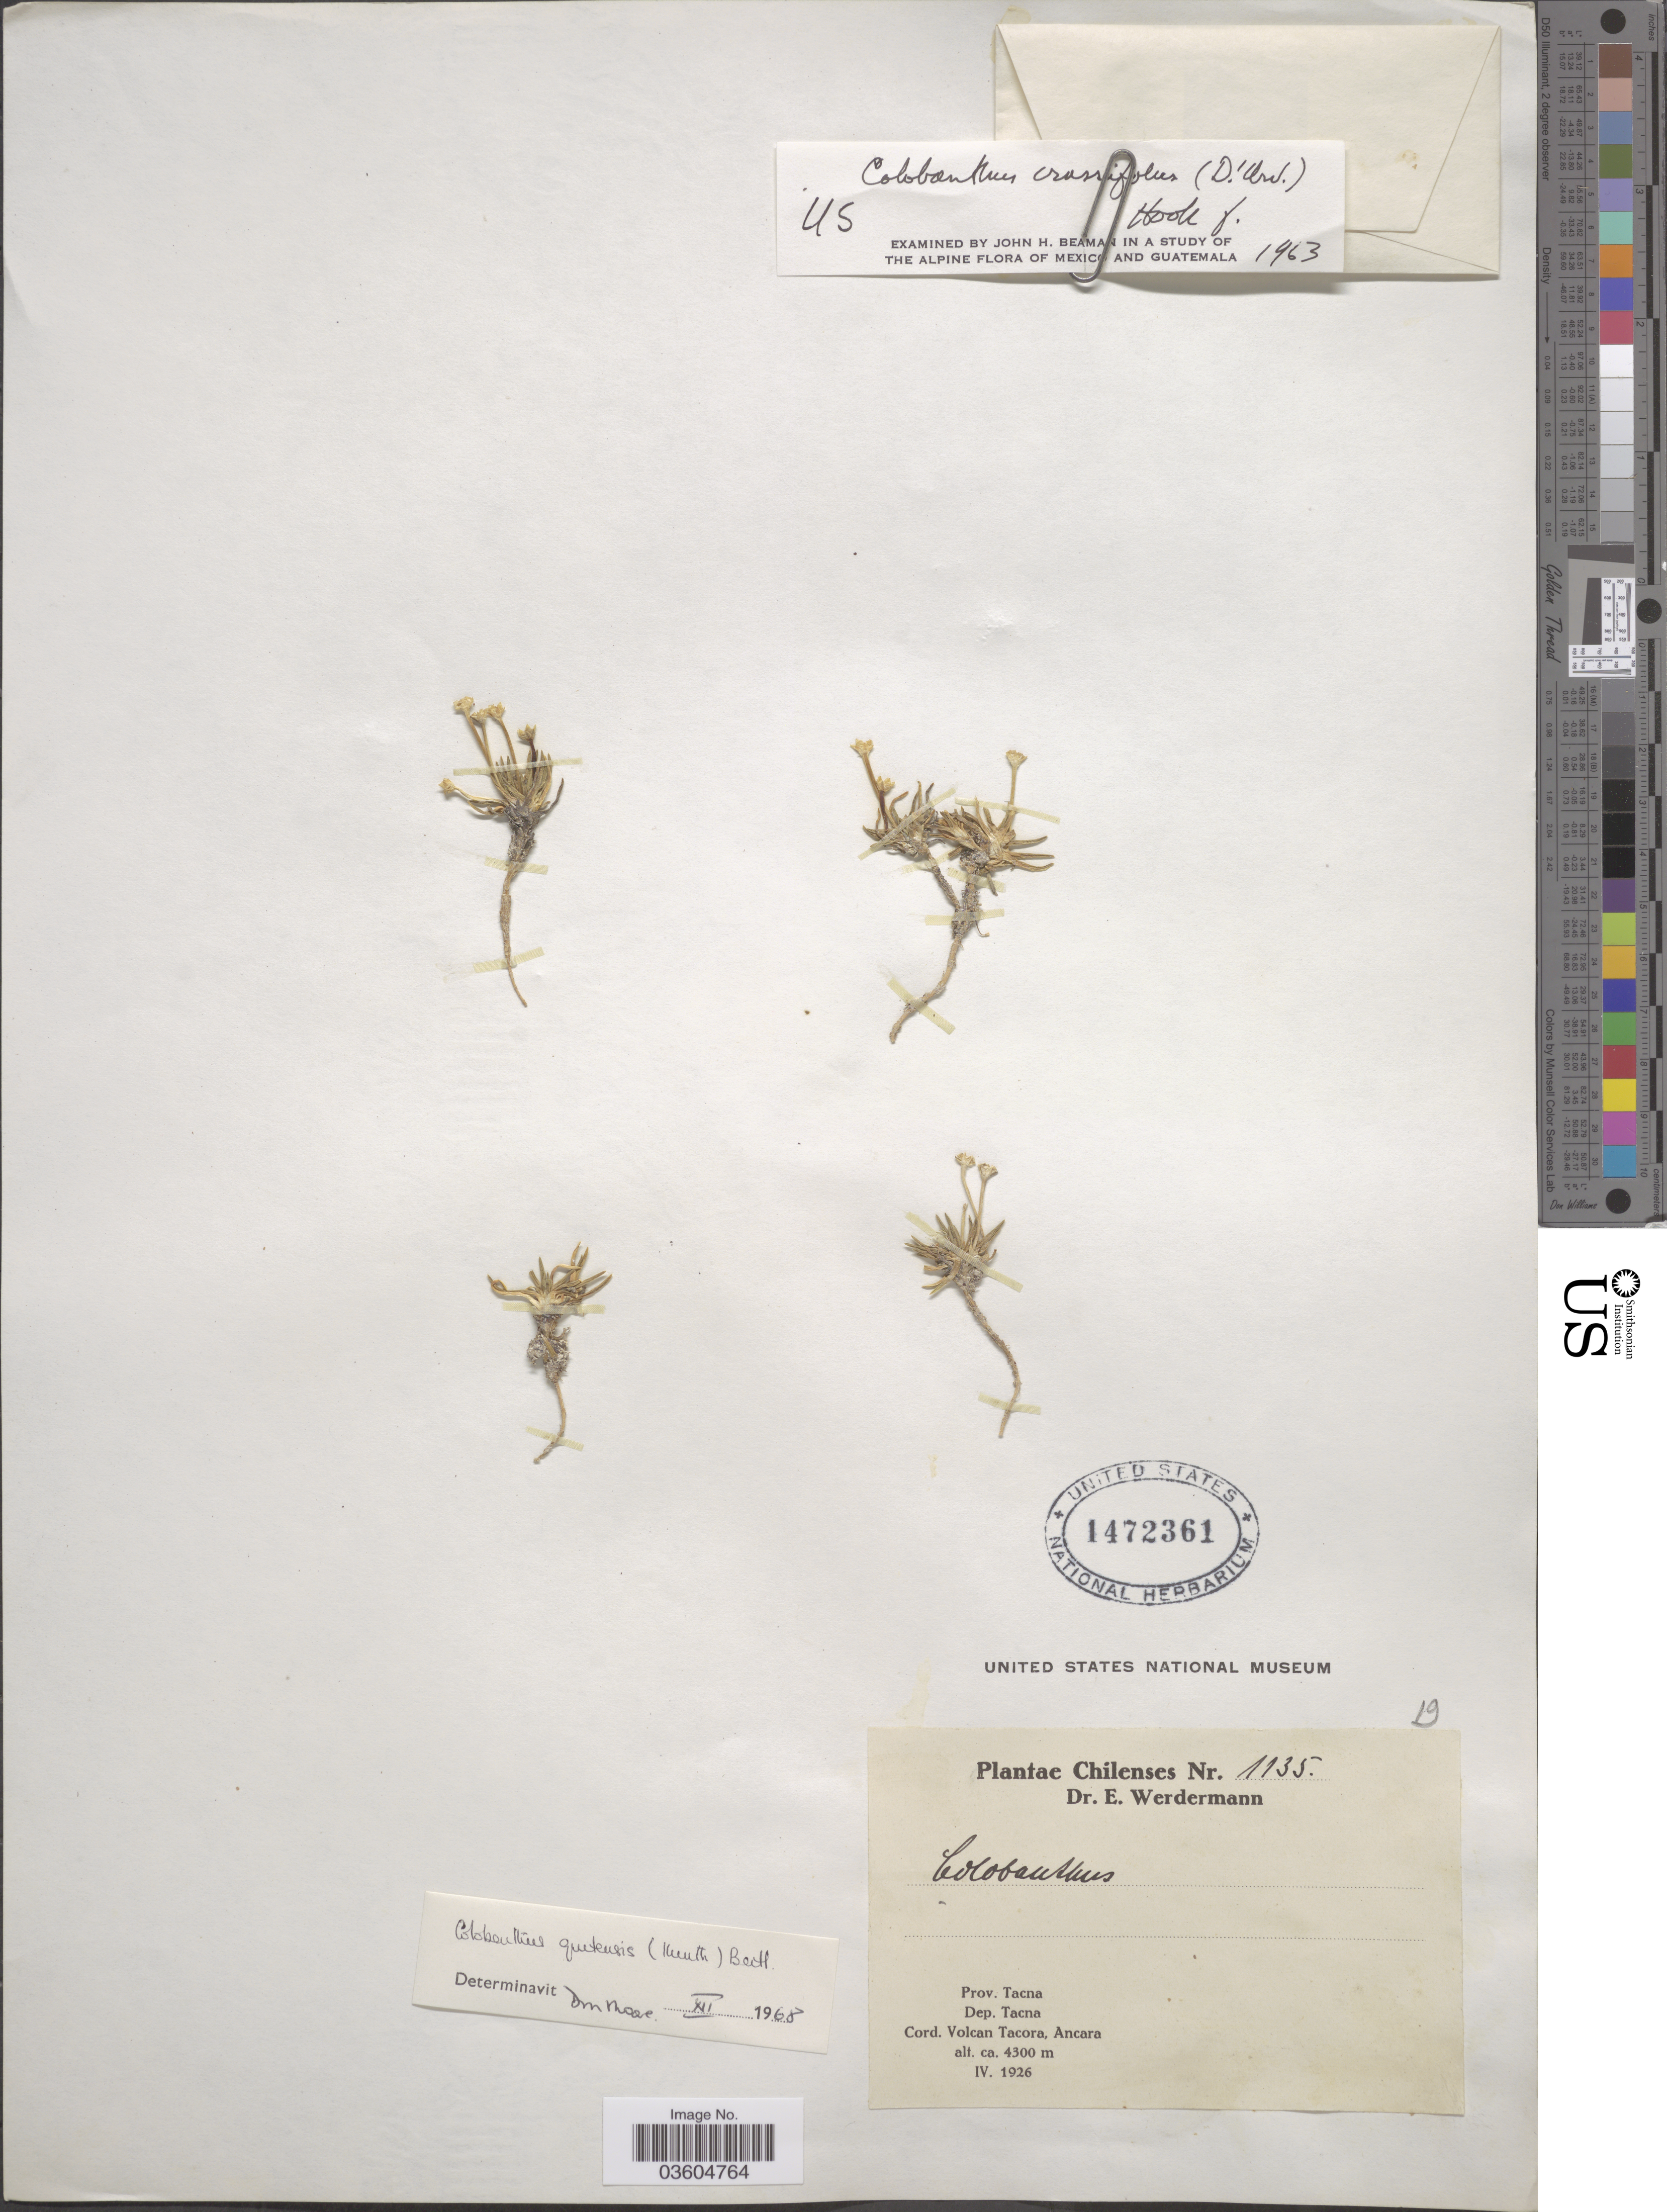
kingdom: Plantae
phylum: Tracheophyta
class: Magnoliopsida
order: Caryophyllales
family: Caryophyllaceae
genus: Colobanthus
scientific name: Colobanthus quitensis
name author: (Kunth) Bartl.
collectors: E. Werdermann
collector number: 1135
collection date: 1926-04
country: Peru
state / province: Tacna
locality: Dep. Tacna. Cord. Volcan Tacora, Ancara.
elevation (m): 4300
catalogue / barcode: US 1472361